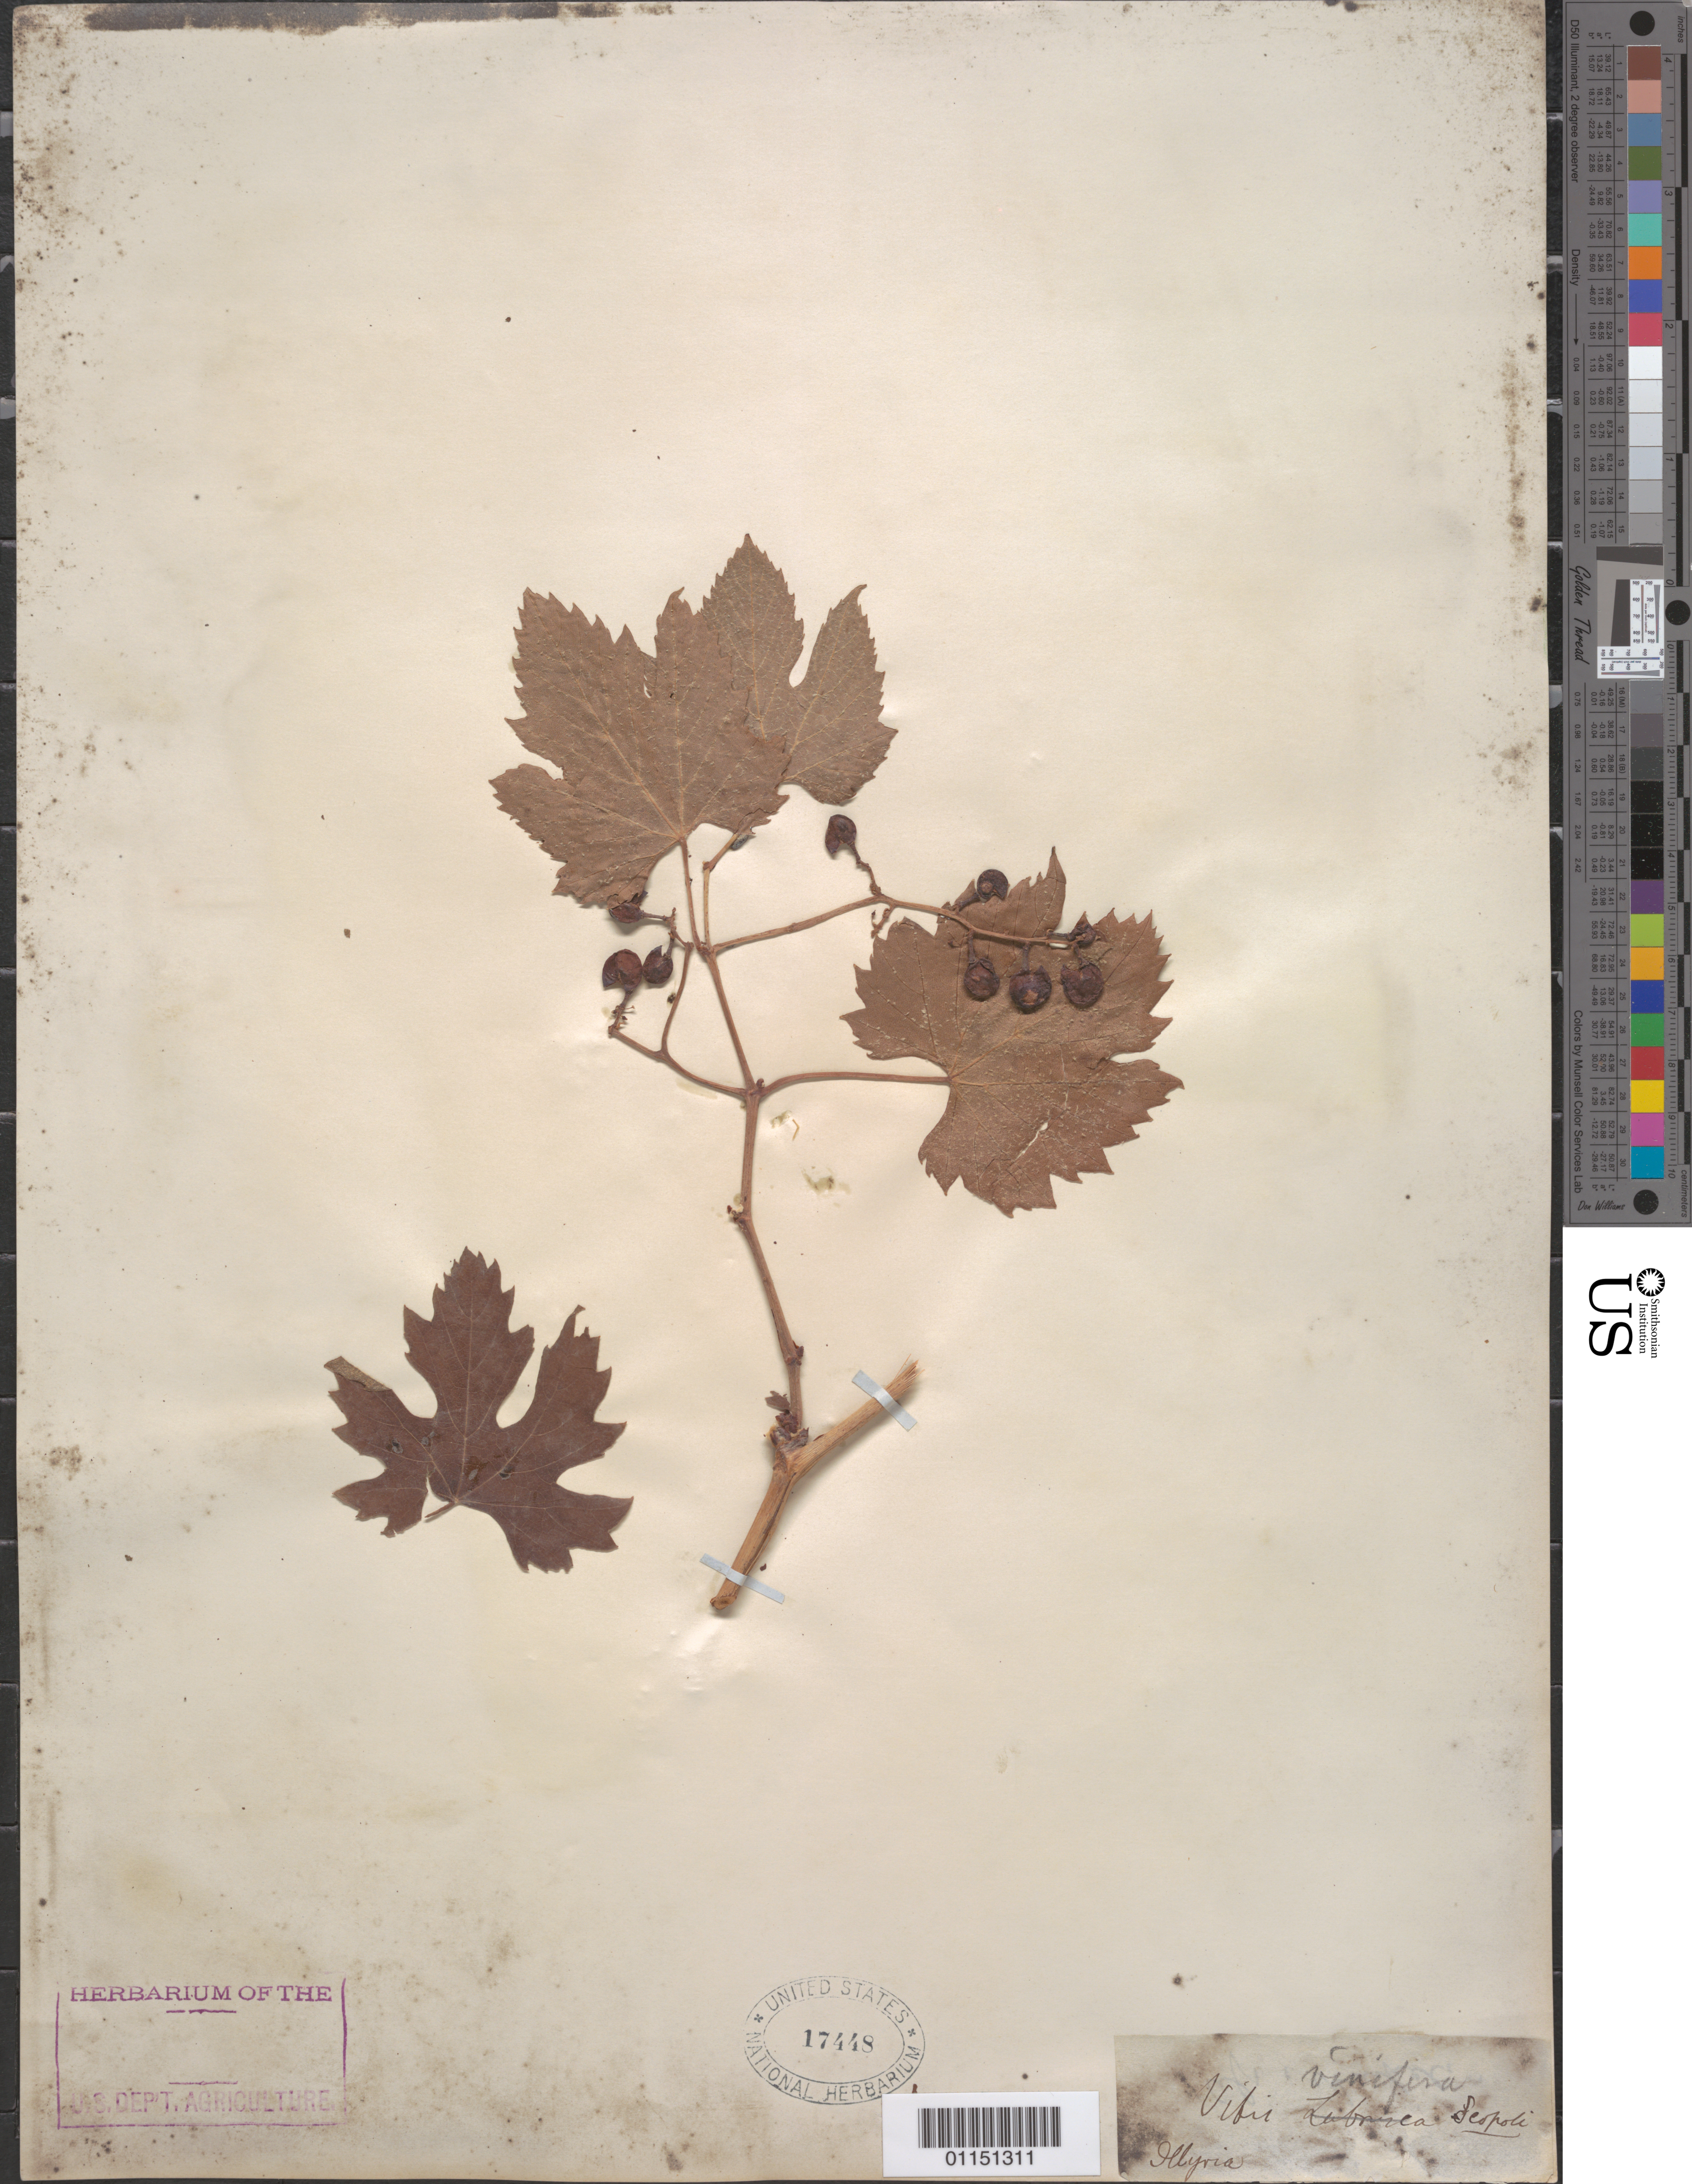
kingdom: Plantae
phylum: Tracheophyta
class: Magnoliopsida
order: Vitales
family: Vitaceae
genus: Vitis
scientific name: Vitis vinifera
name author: L.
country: Albania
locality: Illyria.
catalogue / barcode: US 17448